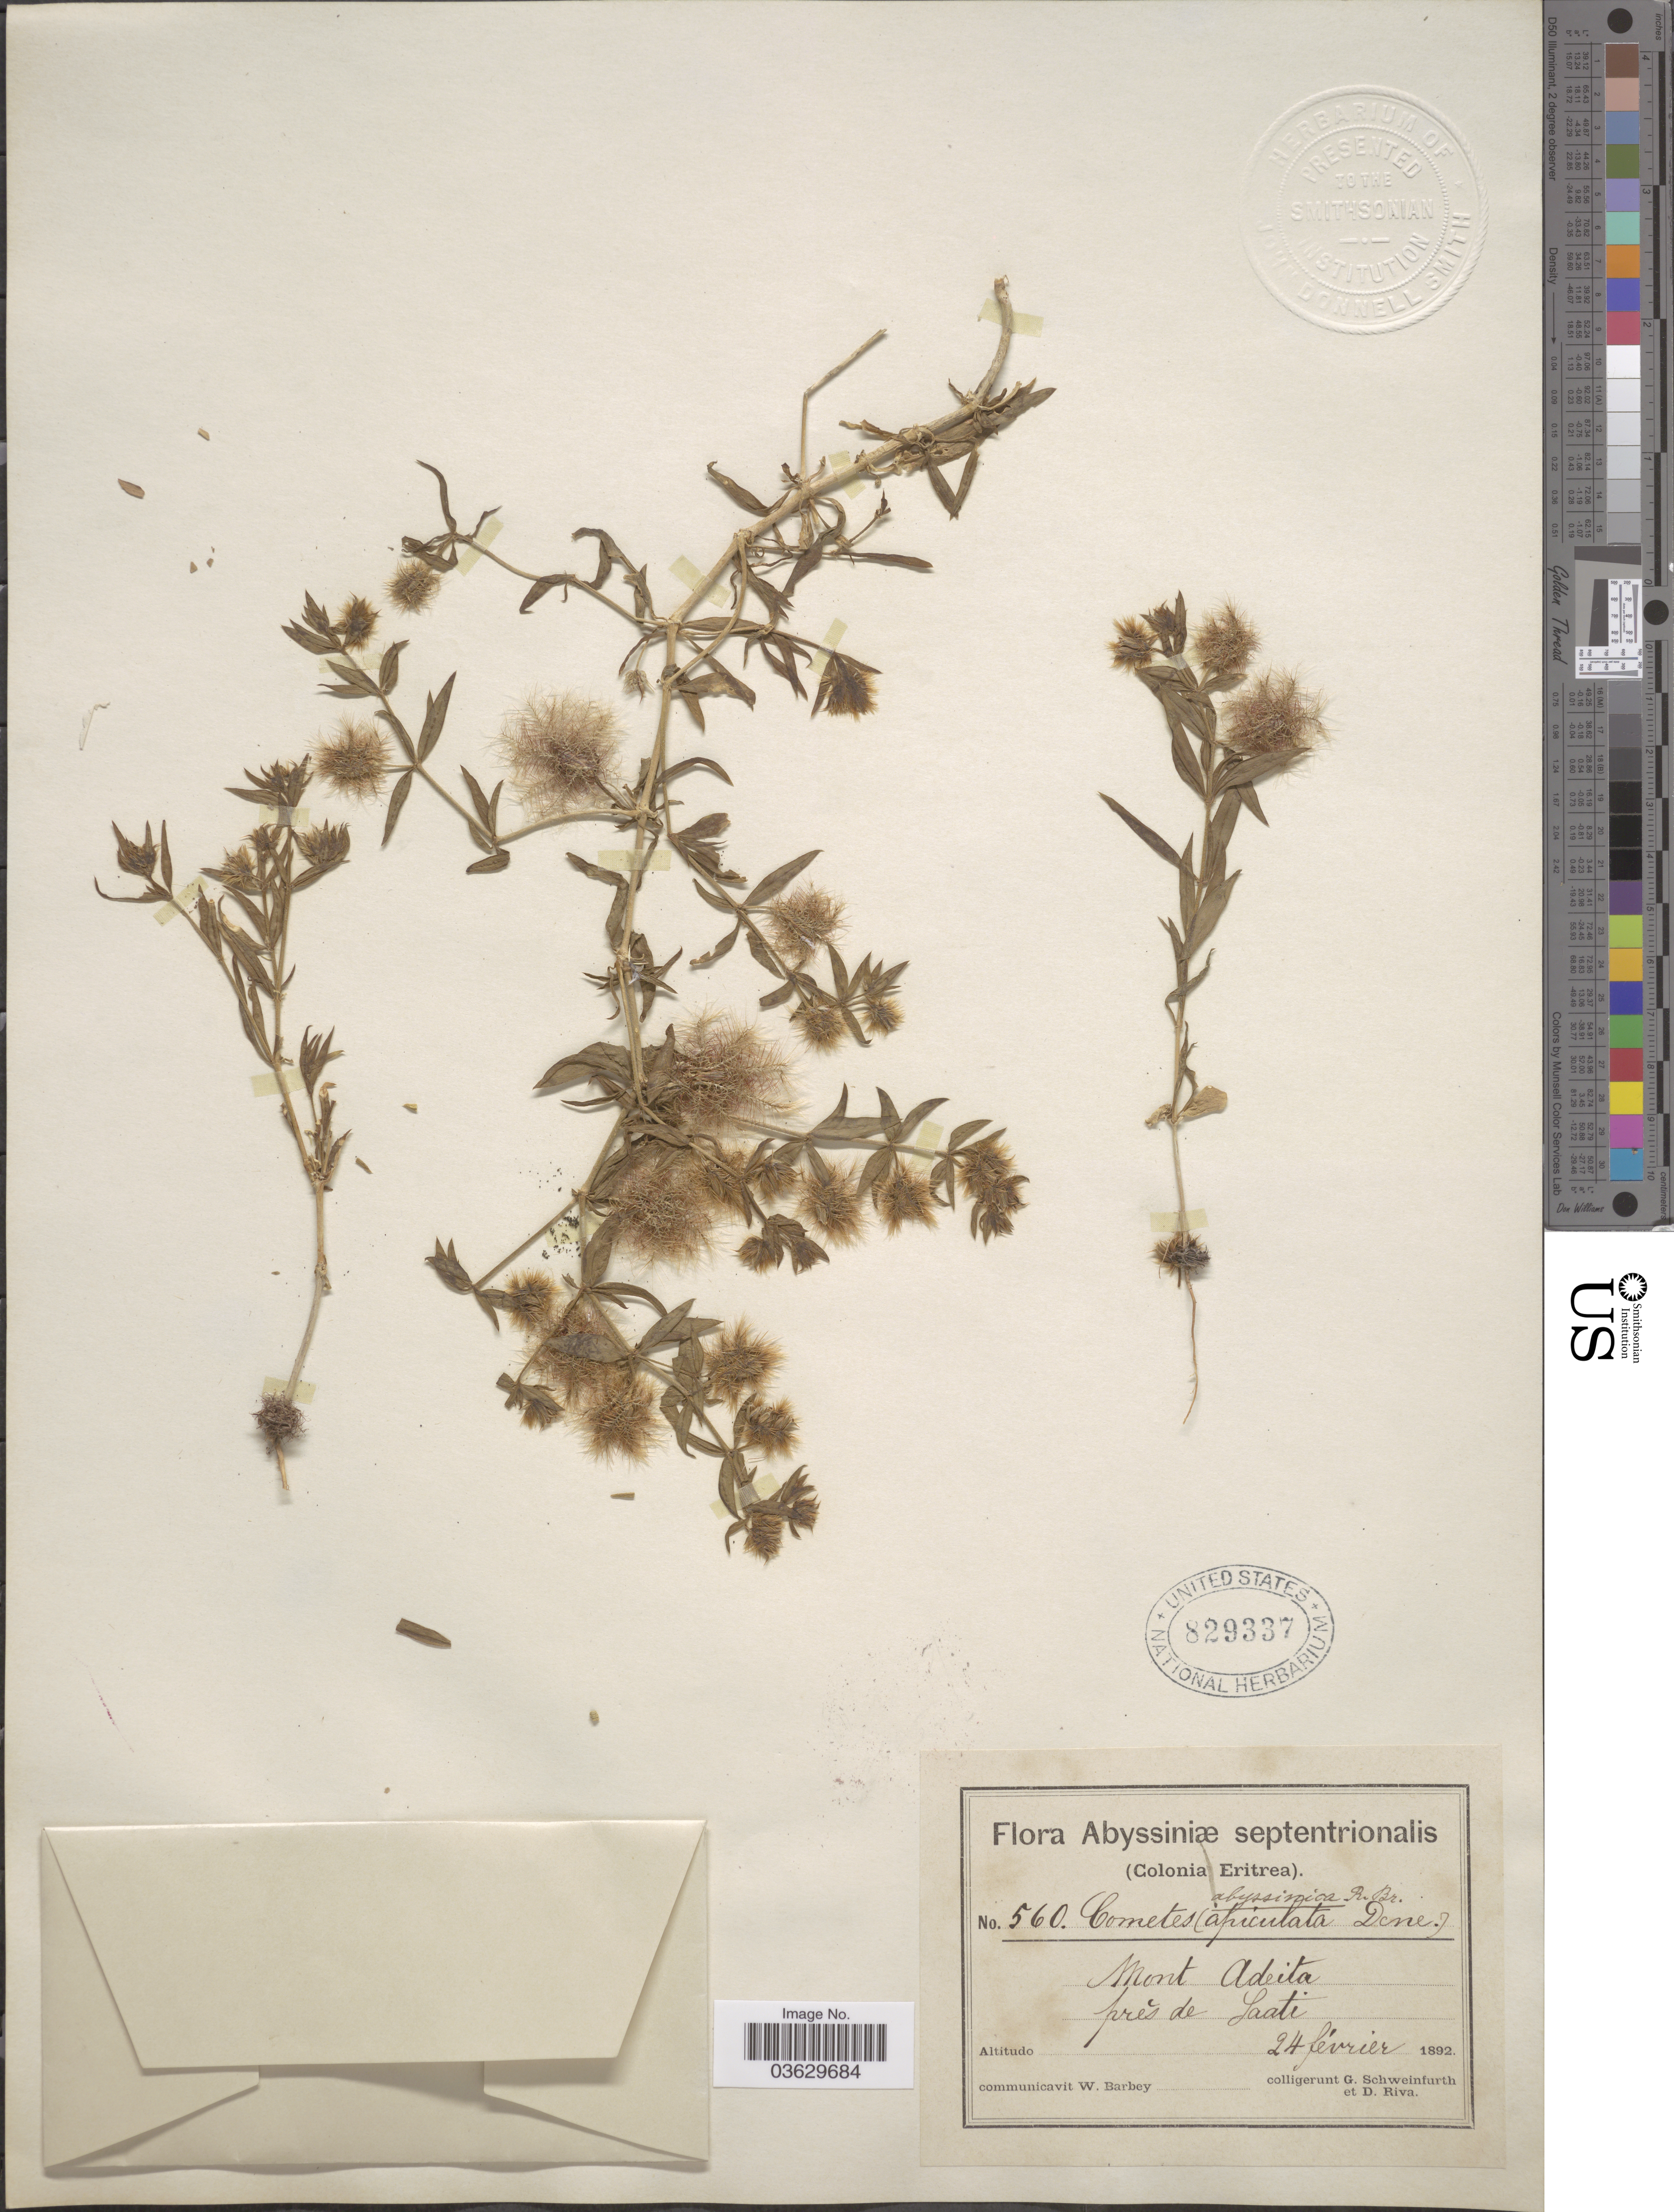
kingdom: Plantae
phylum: Tracheophyta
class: Magnoliopsida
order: Caryophyllales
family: Caryophyllaceae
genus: Cometes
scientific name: Cometes sp.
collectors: G. A. Schweinfurth (herbarium) & D. Riva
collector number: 560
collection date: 1892-02-24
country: Eritrea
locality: Abyssiniæ septentrionalis. (Colonia Eritrea). Mont Adeita prés de Laati.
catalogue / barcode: US 829337